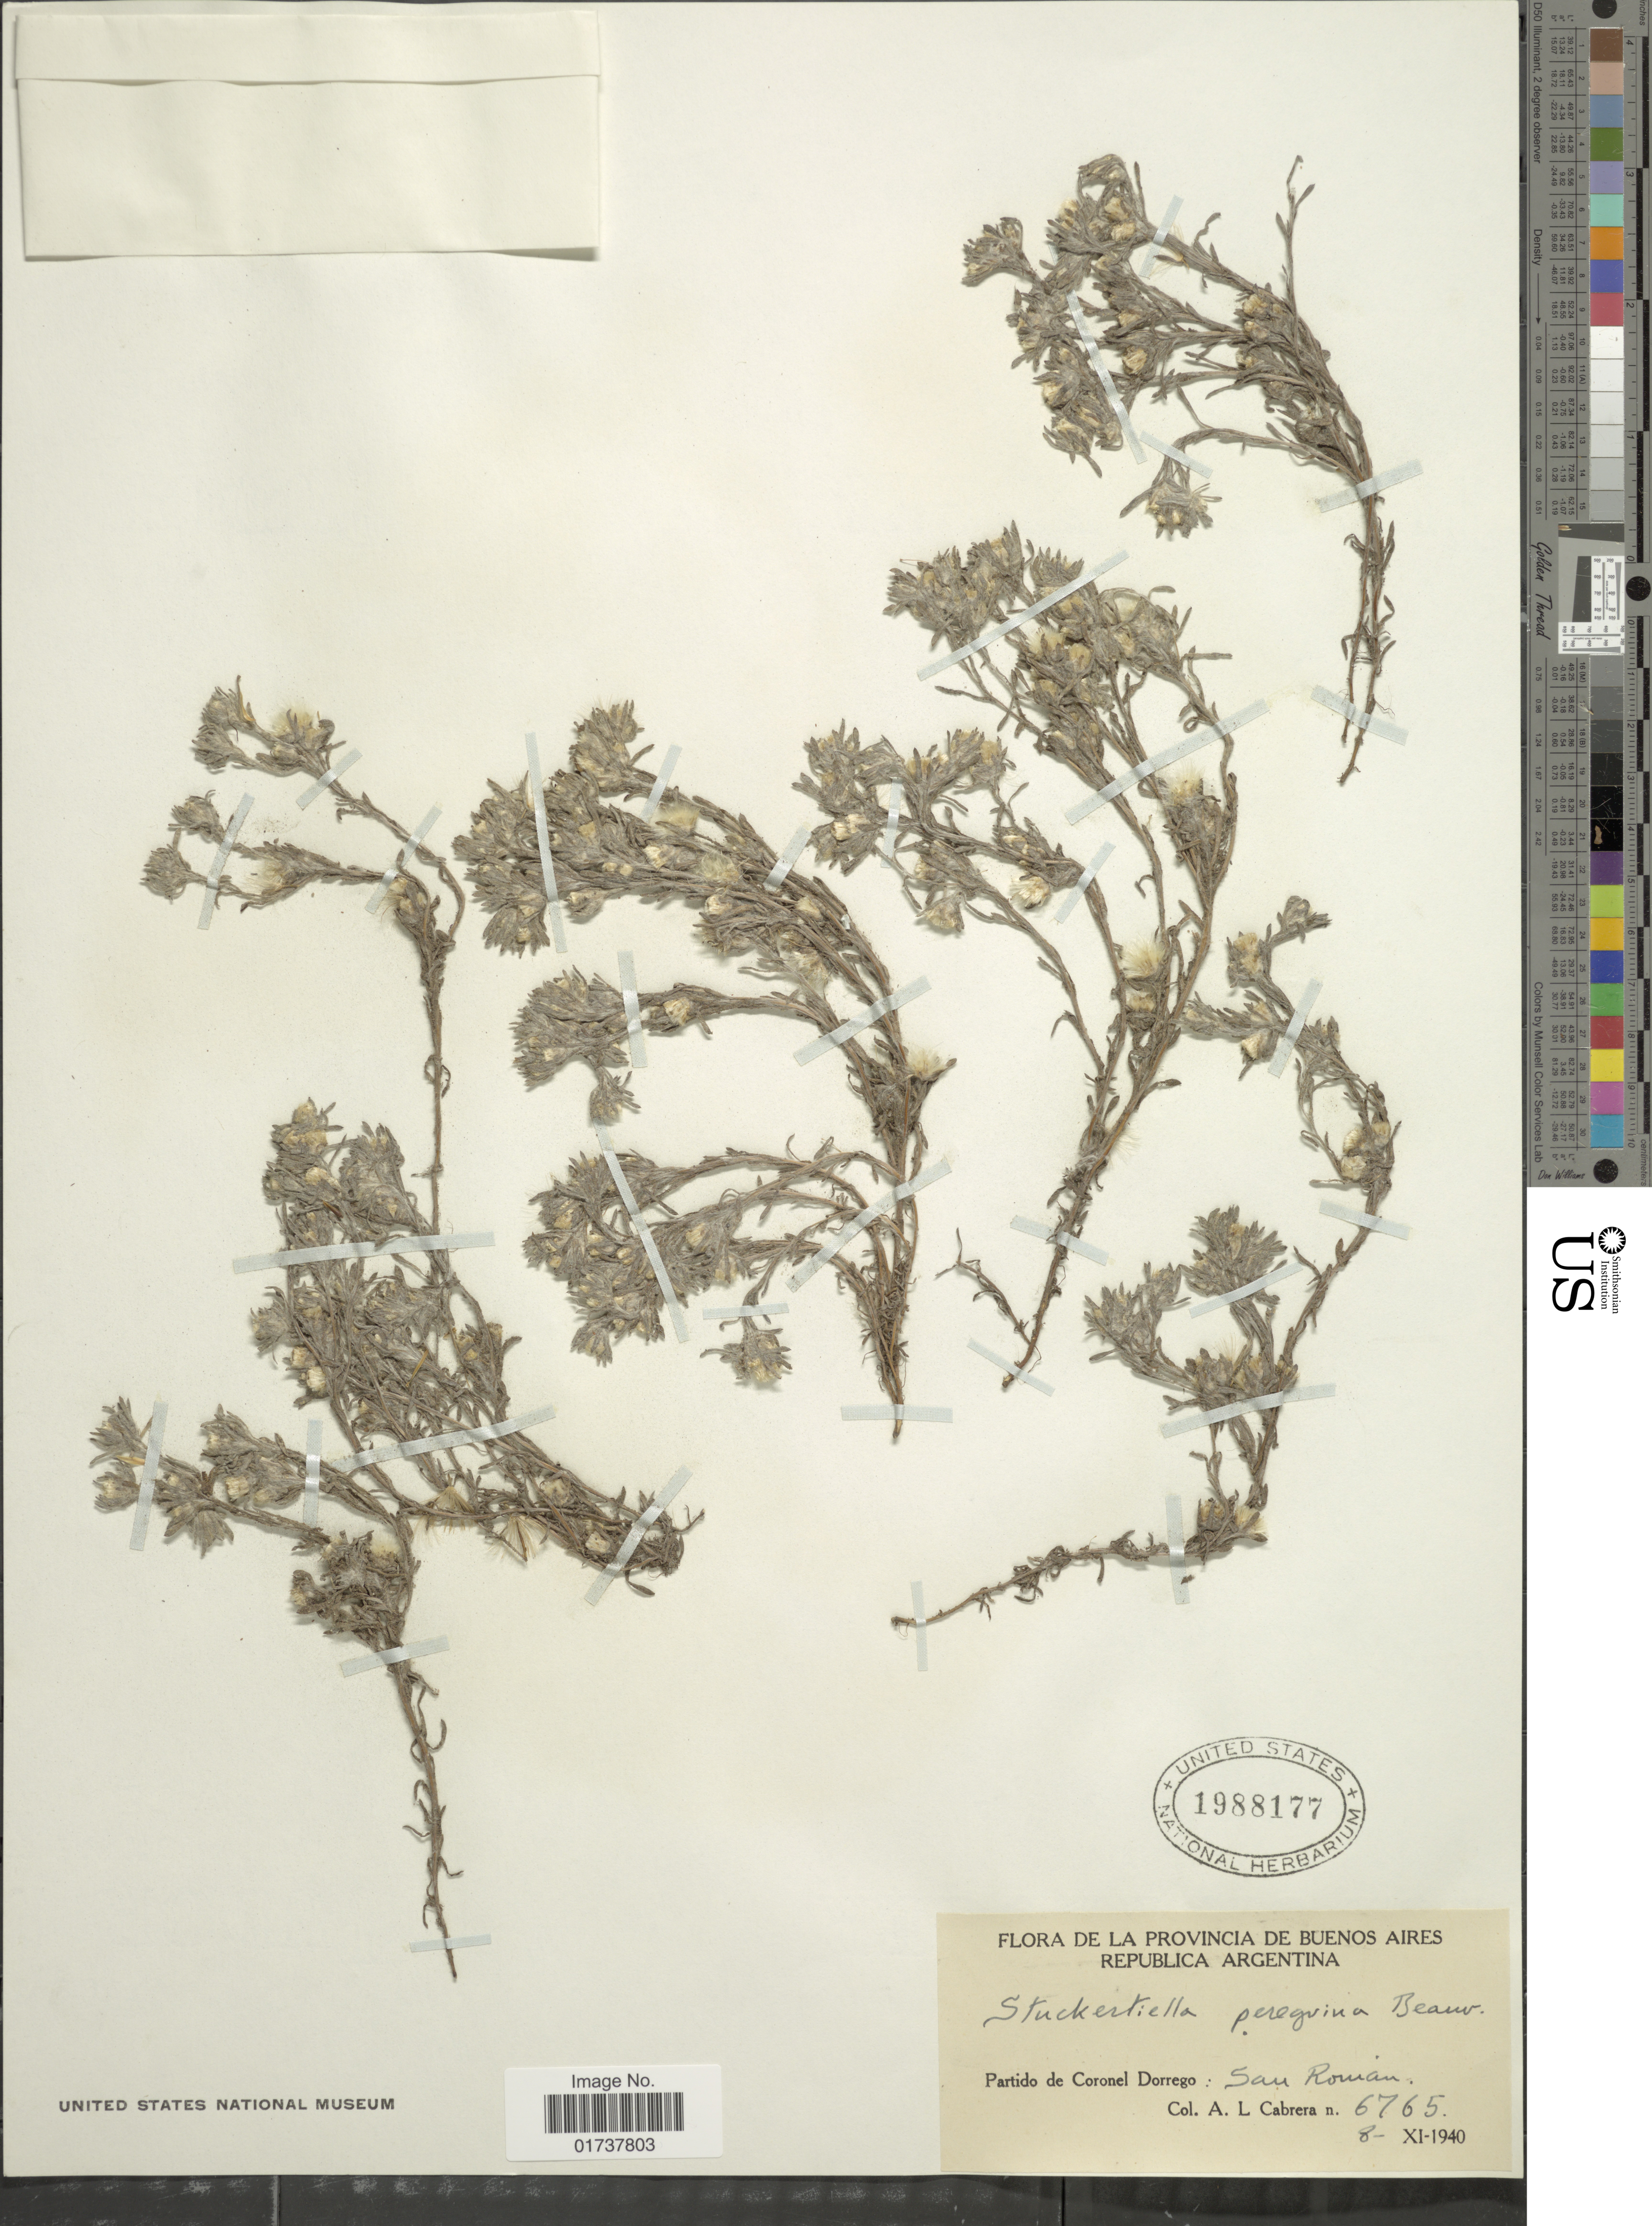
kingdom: Plantae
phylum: Tracheophyta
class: Magnoliopsida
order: Asterales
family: Asteraceae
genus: Stuckertiella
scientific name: Stuckertiella peregrina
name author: P. Beauv.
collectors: A. L. Cabrera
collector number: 6765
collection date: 1940-11-08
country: Argentina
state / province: Buenos Aires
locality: Partido de Coronel Dorrego: Sau Roman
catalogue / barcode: US 1988177